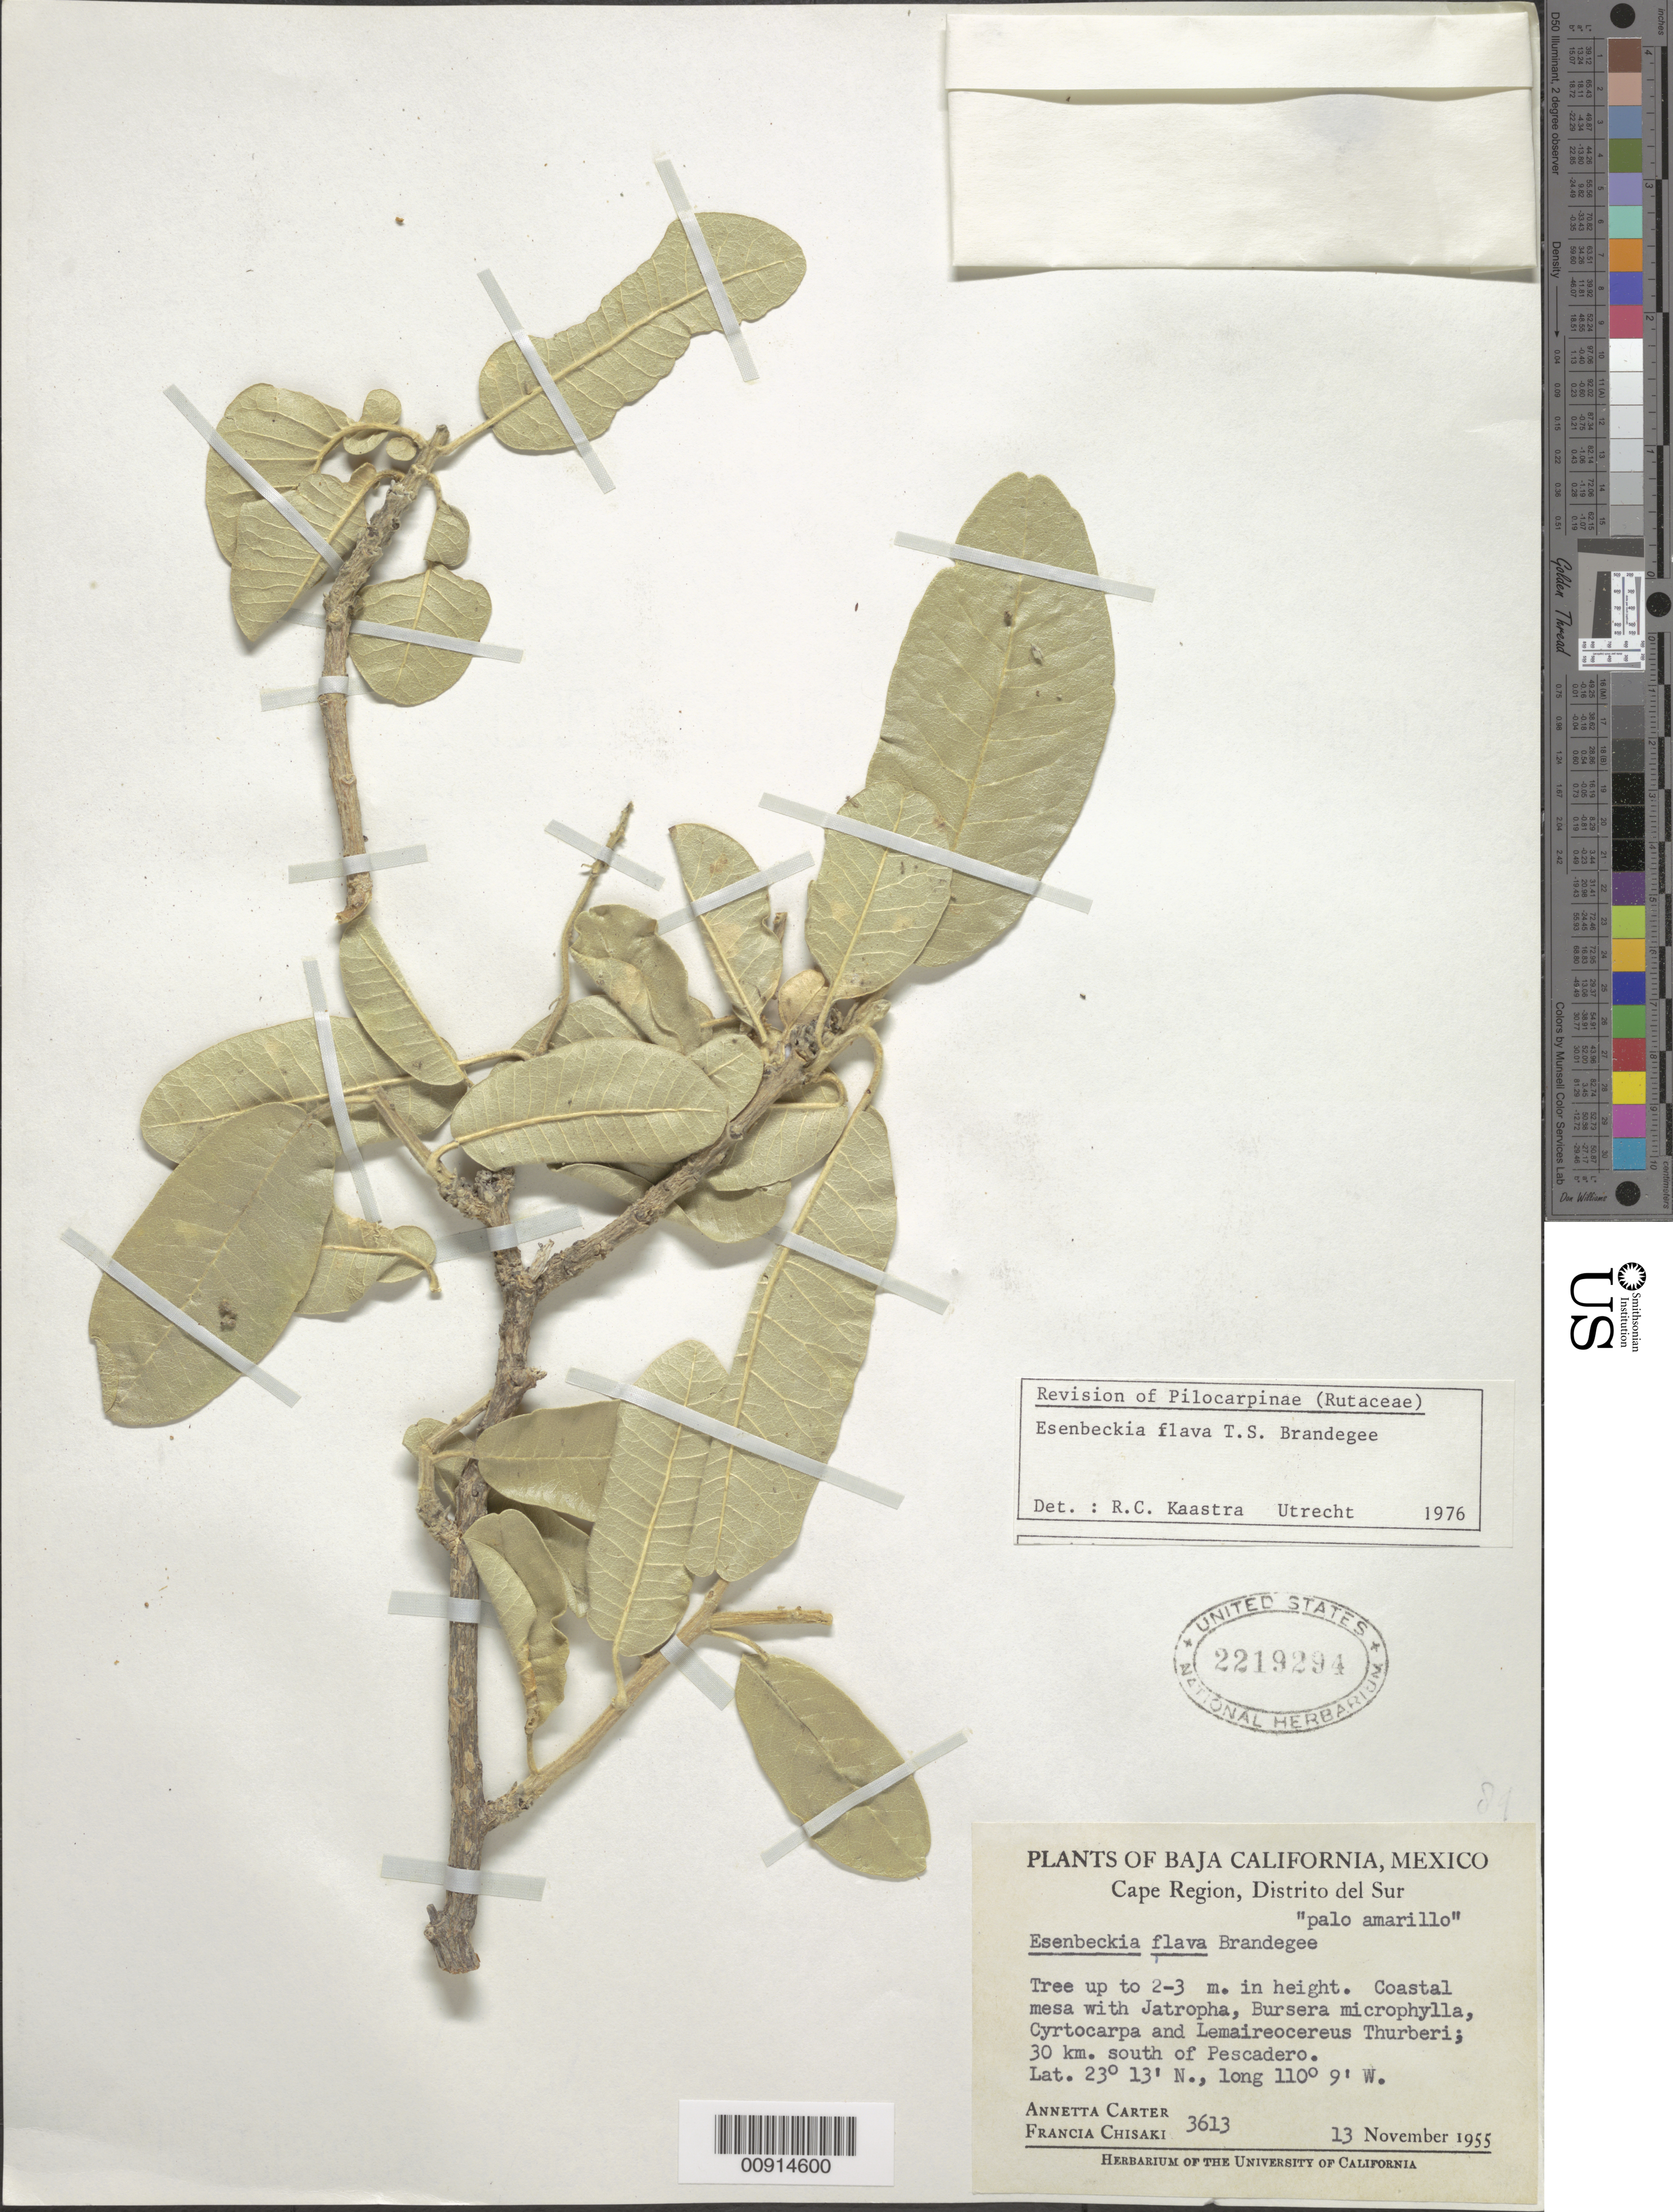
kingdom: Plantae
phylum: Tracheophyta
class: Magnoliopsida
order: Sapindales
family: Rutaceae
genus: Esenbeckia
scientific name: Esenbeckia flava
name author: Brandegee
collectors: A. Carter & F. Chisaki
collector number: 3613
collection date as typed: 13 Nov 1955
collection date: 1955-11-13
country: Mexico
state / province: Baja California Sur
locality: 30 km. south of Pescadero. Baja California. Cape Region, Distrito Sur.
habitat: Coastal mesa with Jatropha, Bursera microphylla, Cyrtocarpa and Lemaireocereus thurberi.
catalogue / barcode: US 2219294